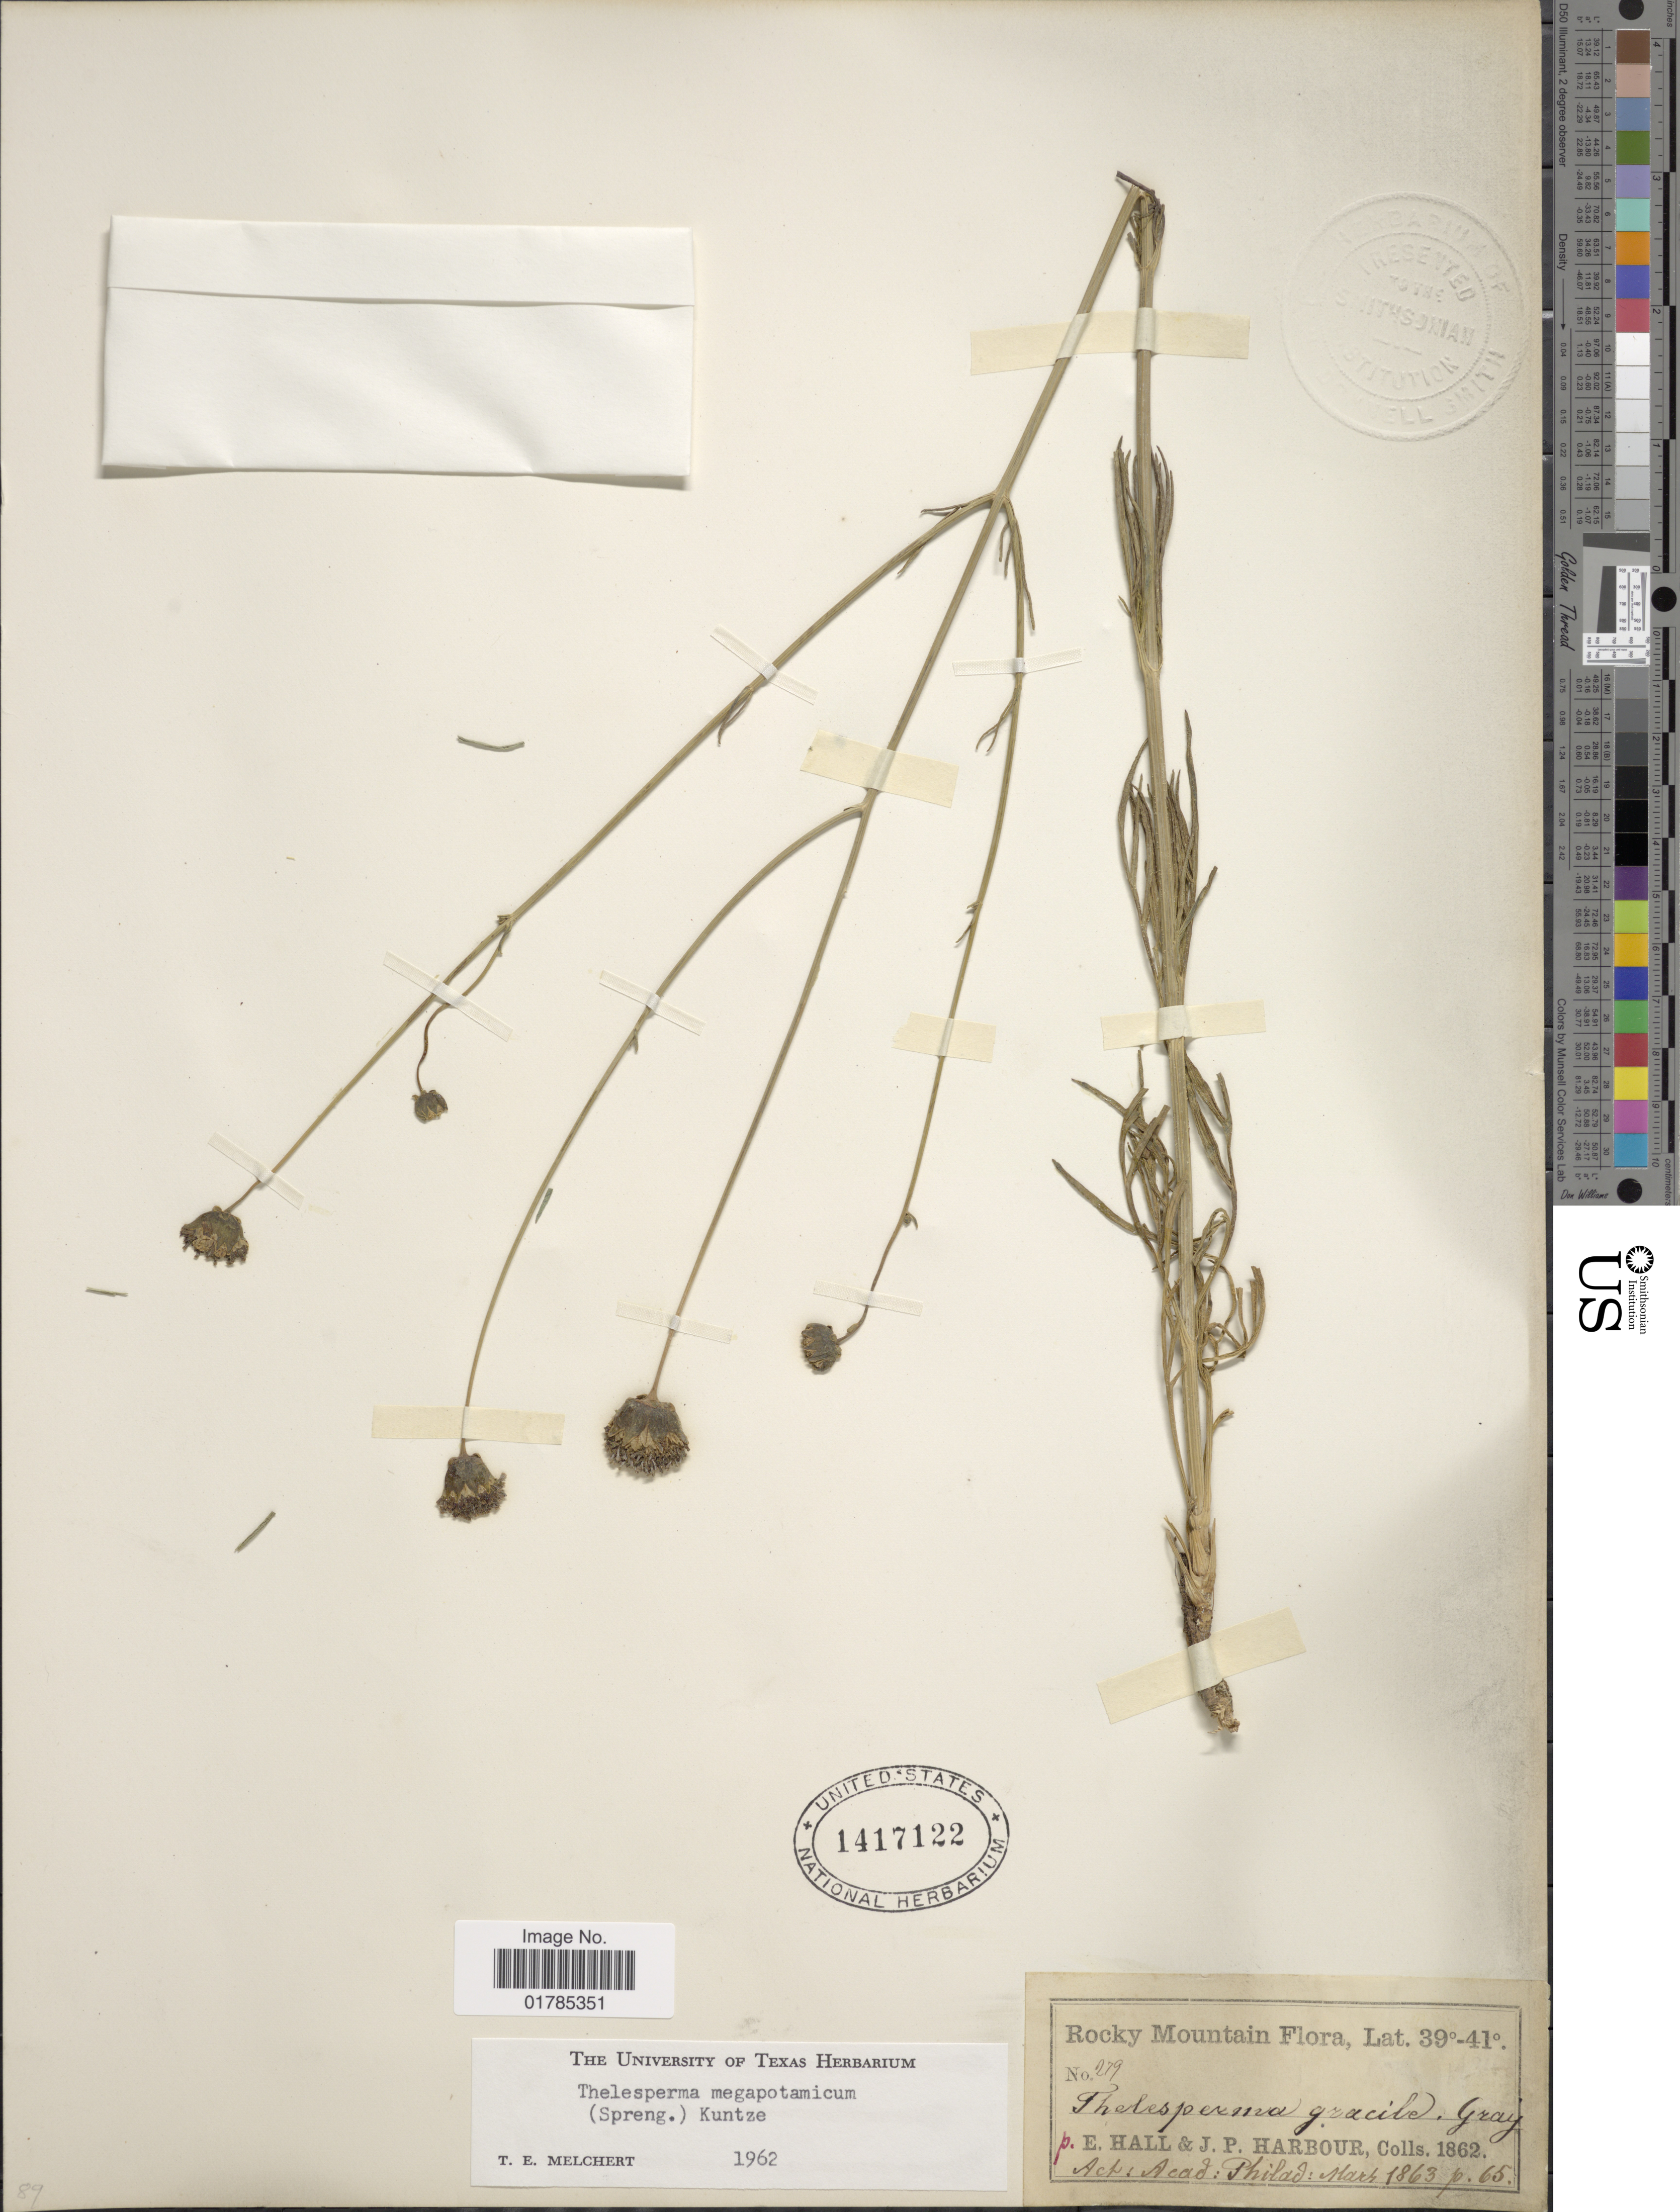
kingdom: Plantae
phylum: Tracheophyta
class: Magnoliopsida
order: Asterales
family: Asteraceae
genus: Thelesperma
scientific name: Thelesperma megapotamicum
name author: (Spreng.) Herter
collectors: E. Hall & J. Harbour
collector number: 279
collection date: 1863-03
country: United States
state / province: Colorado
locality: Rocky Mtns.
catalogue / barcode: US 1417122